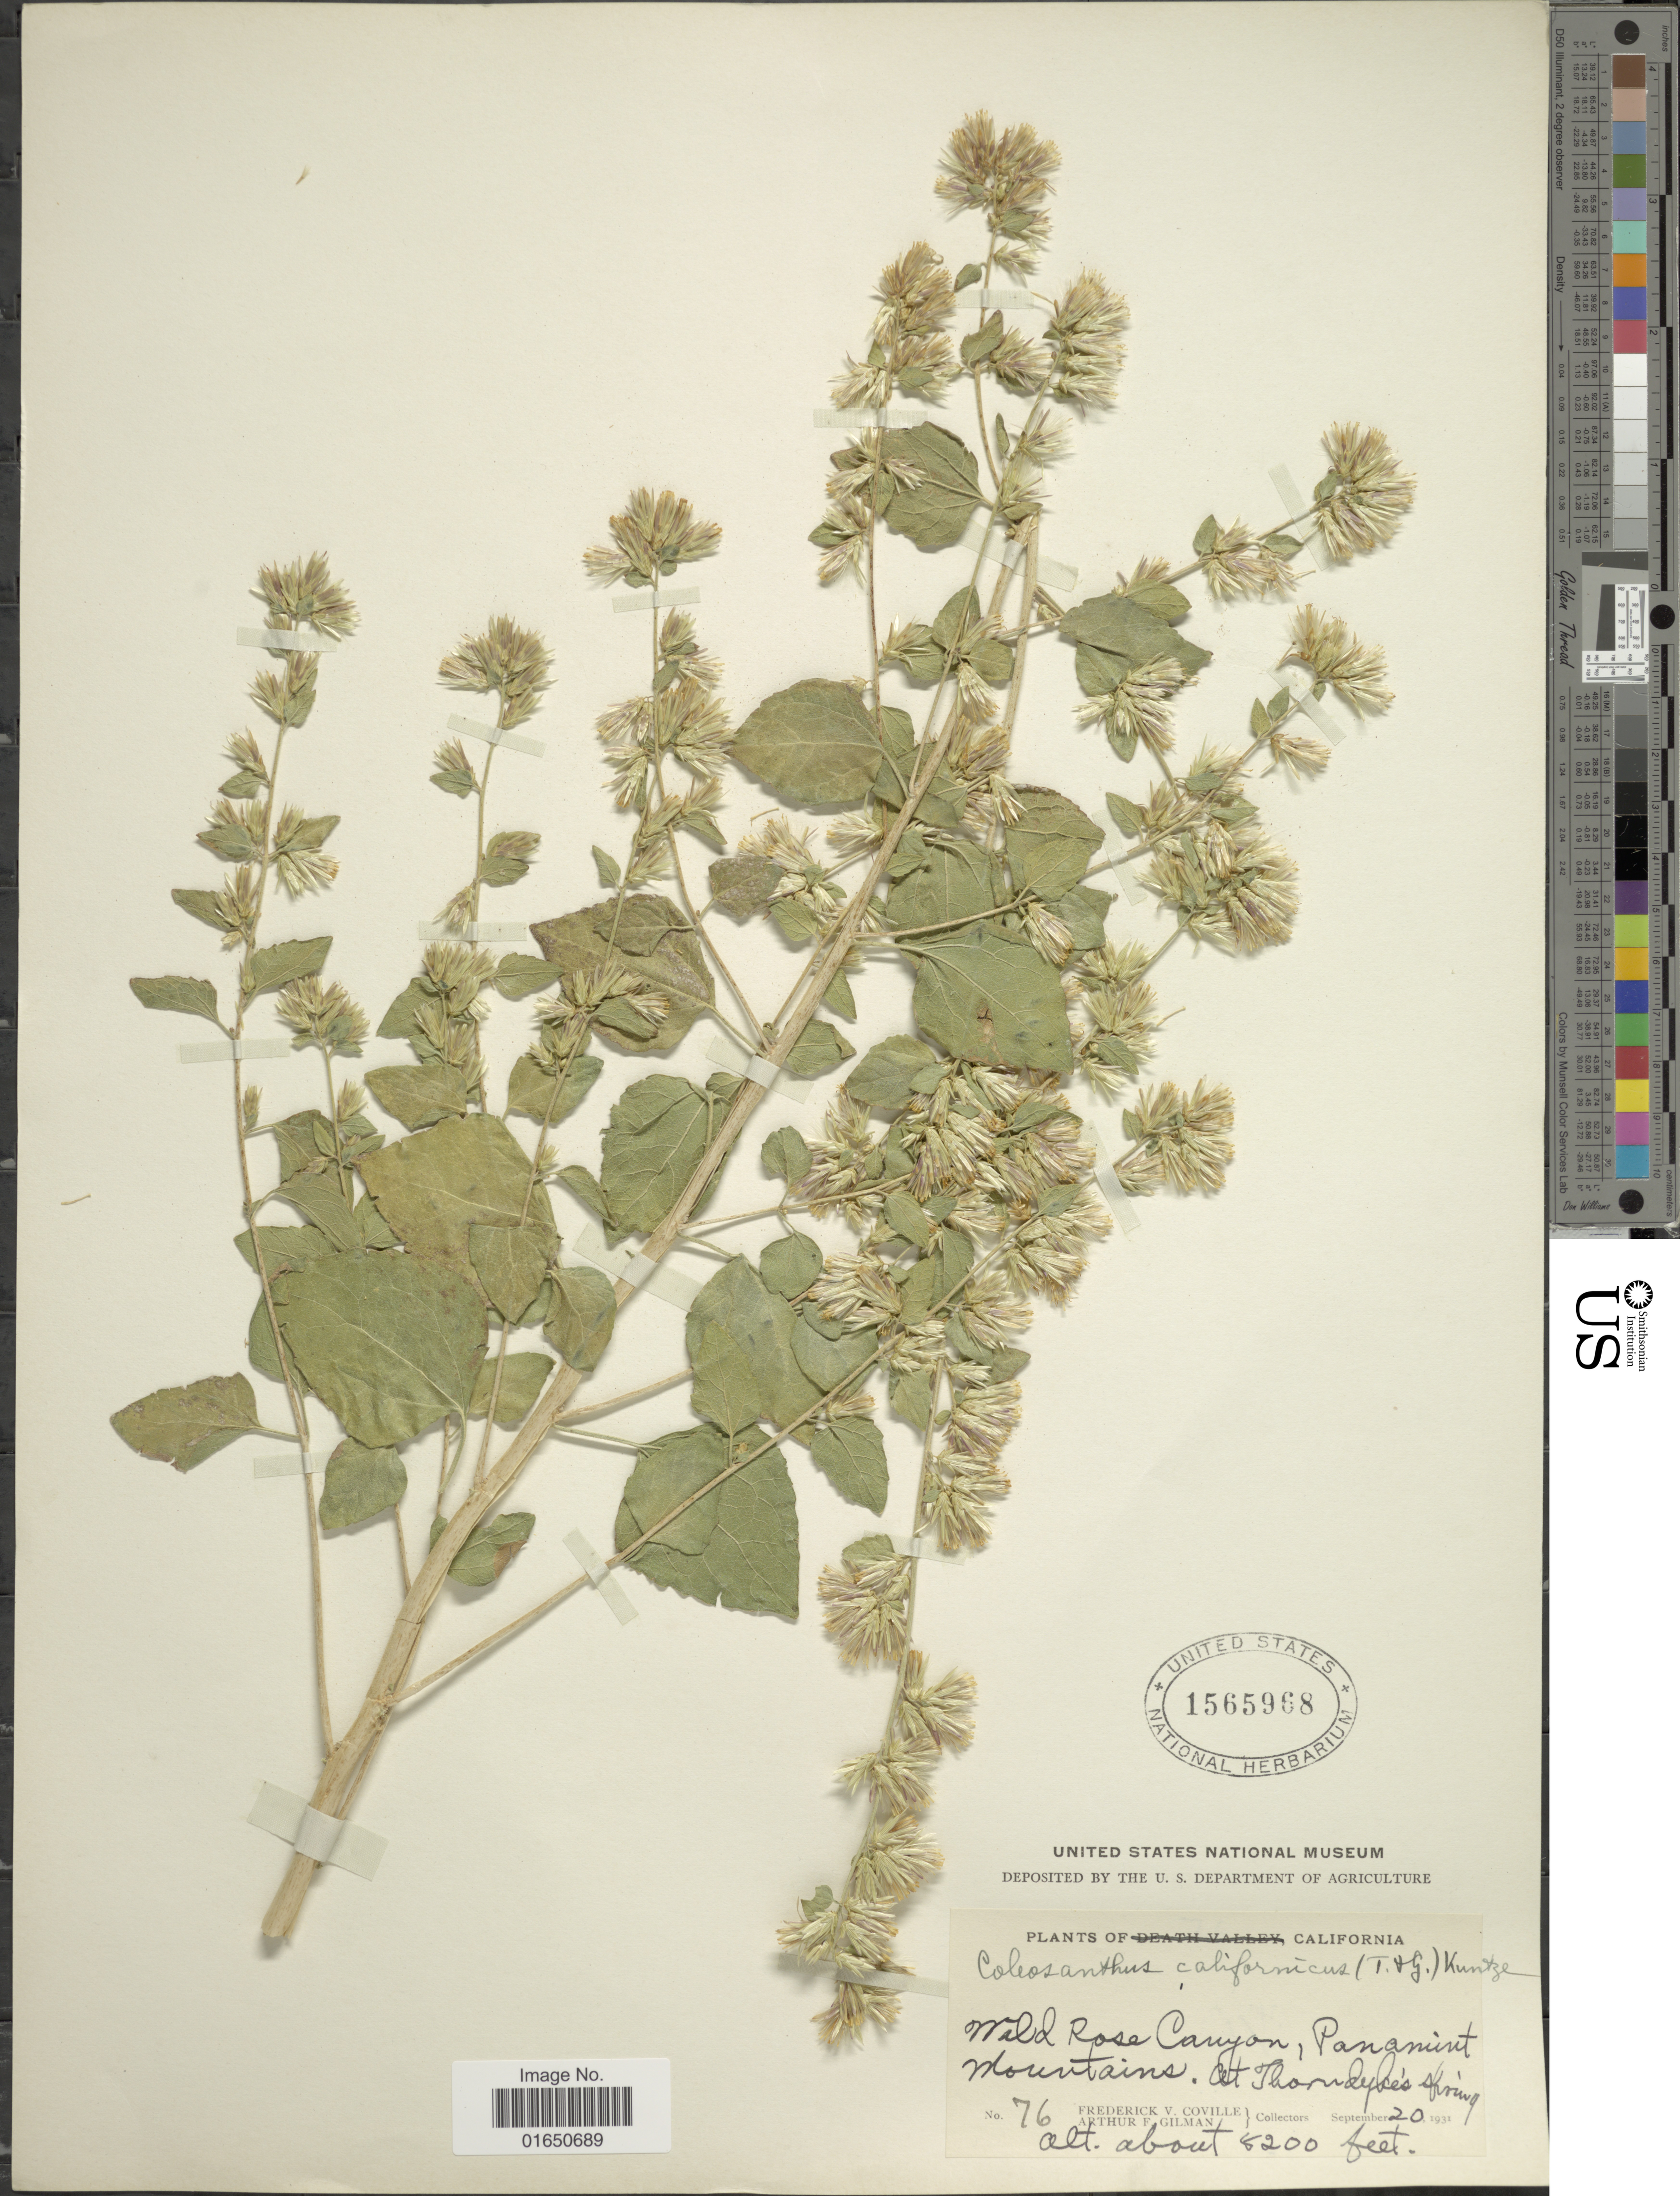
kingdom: Plantae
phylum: Tracheophyta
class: Magnoliopsida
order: Asterales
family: Asteraceae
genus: Brickellia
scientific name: Brickellia californica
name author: (Torr. & A. Gray) A. Gray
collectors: F. V. Coville & A. Gilman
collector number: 76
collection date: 1931-09-20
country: United States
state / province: California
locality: Wild Rose Canyon, Panamint Mountains. At Thorndike's spring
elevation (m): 2499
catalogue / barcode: US 1565968